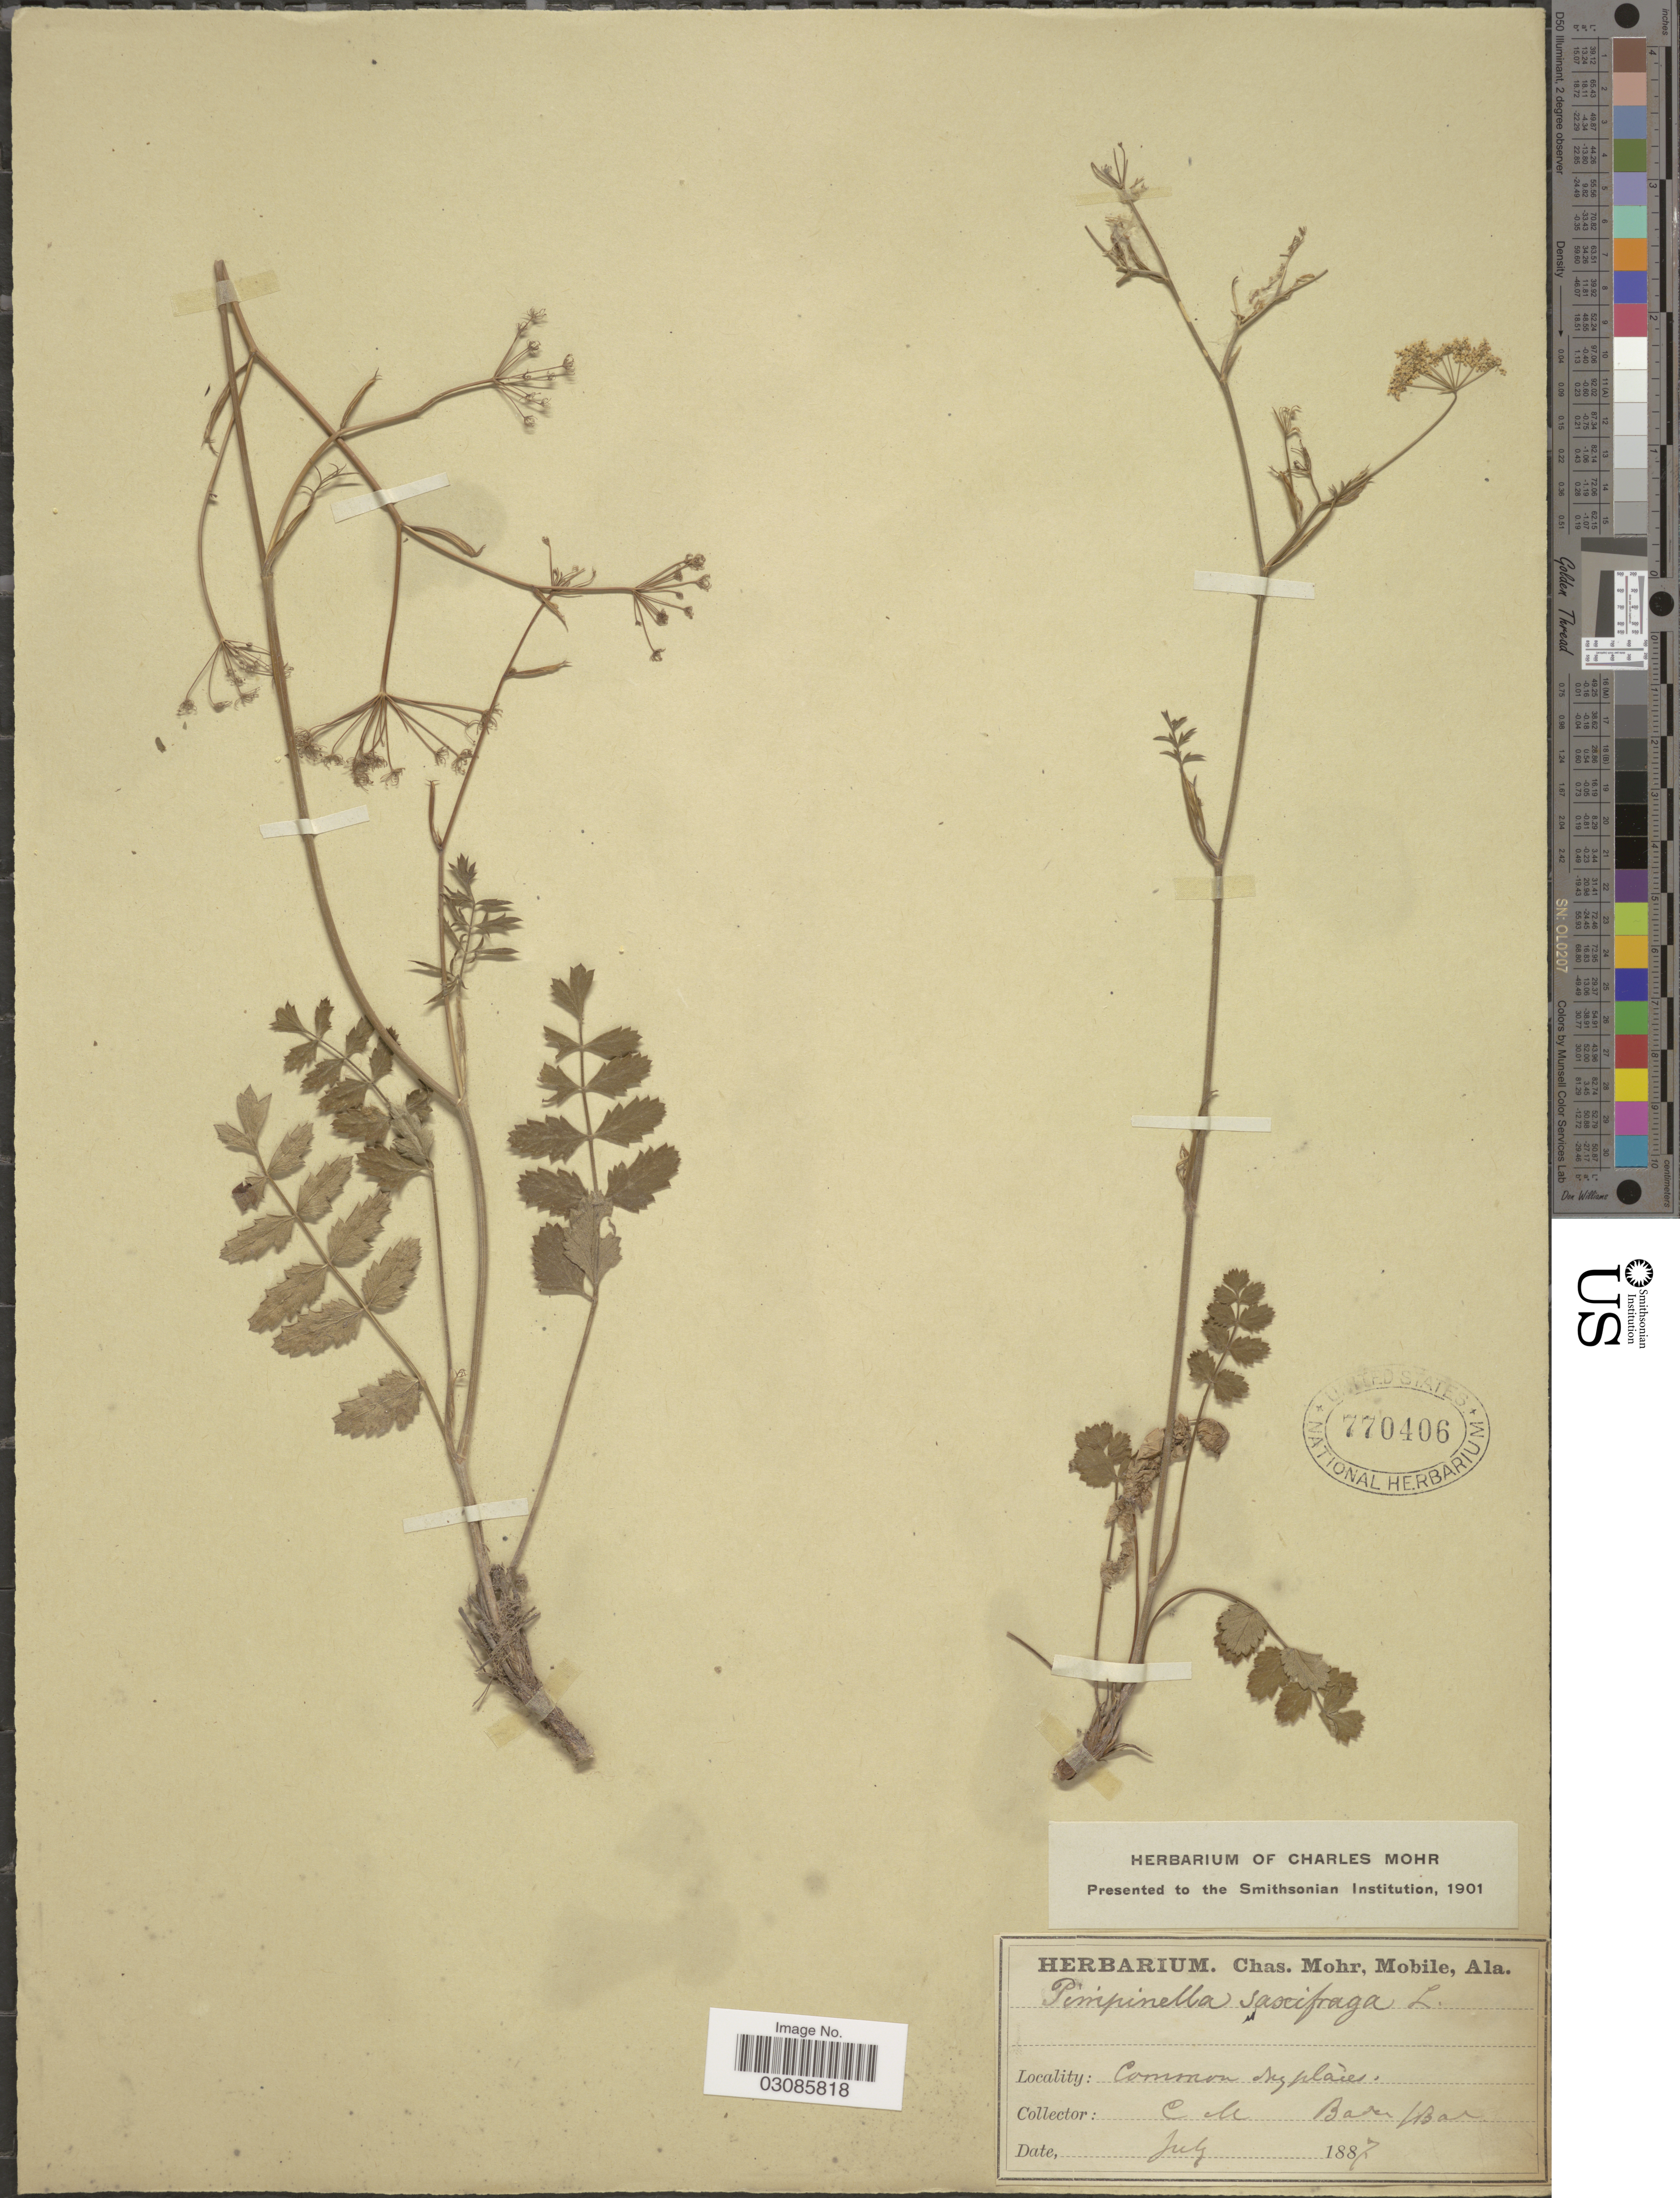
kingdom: Plantae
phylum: Tracheophyta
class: Magnoliopsida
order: Apiales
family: Apiaceae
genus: Pimpinella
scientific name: Pimpinella saxifraga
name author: L.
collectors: Mohr, C. T. (herbarium)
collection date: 1887-07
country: United States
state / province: Alabama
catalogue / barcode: US 770406